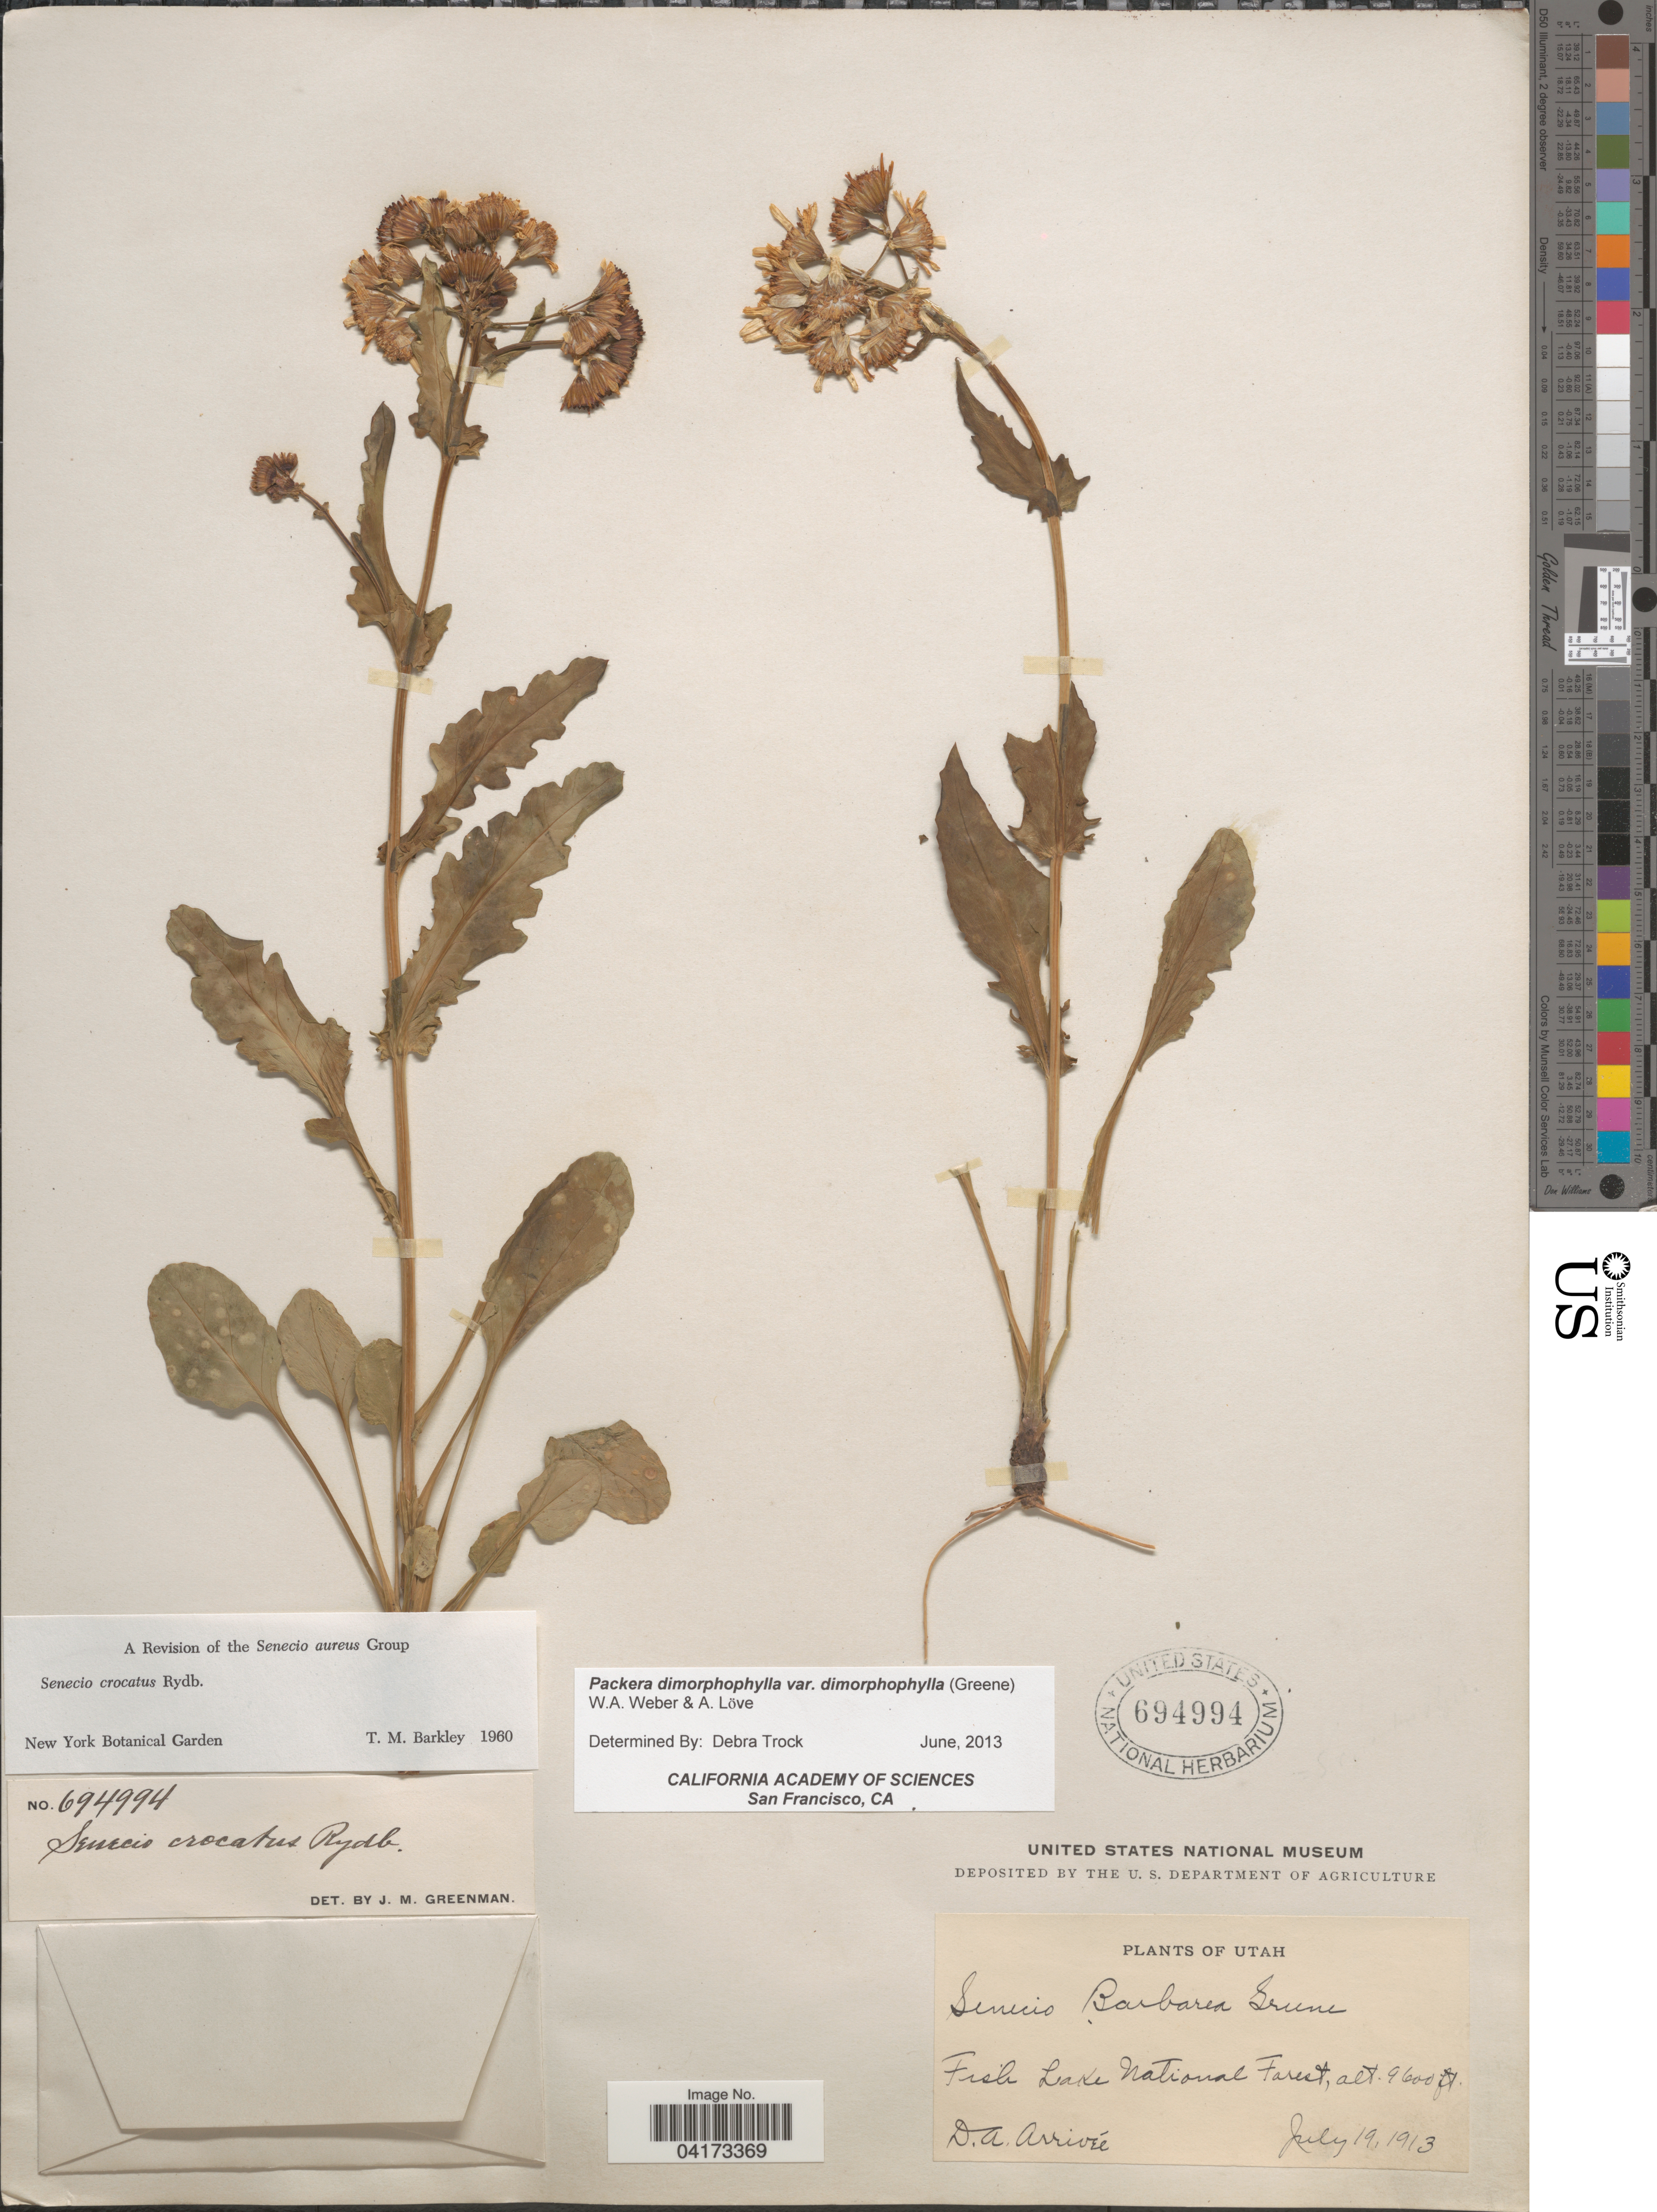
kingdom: Plantae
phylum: Tracheophyta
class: Magnoliopsida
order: Asterales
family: Asteraceae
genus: Packera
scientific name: Packera dimorphophylla var. dimorphophylla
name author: (Greene) W.A. Weber & Á. Löve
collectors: D. Arrivee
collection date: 1913-07-19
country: United States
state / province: Utah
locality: Fish Lake National Forest.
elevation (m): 2926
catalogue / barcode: US 694994